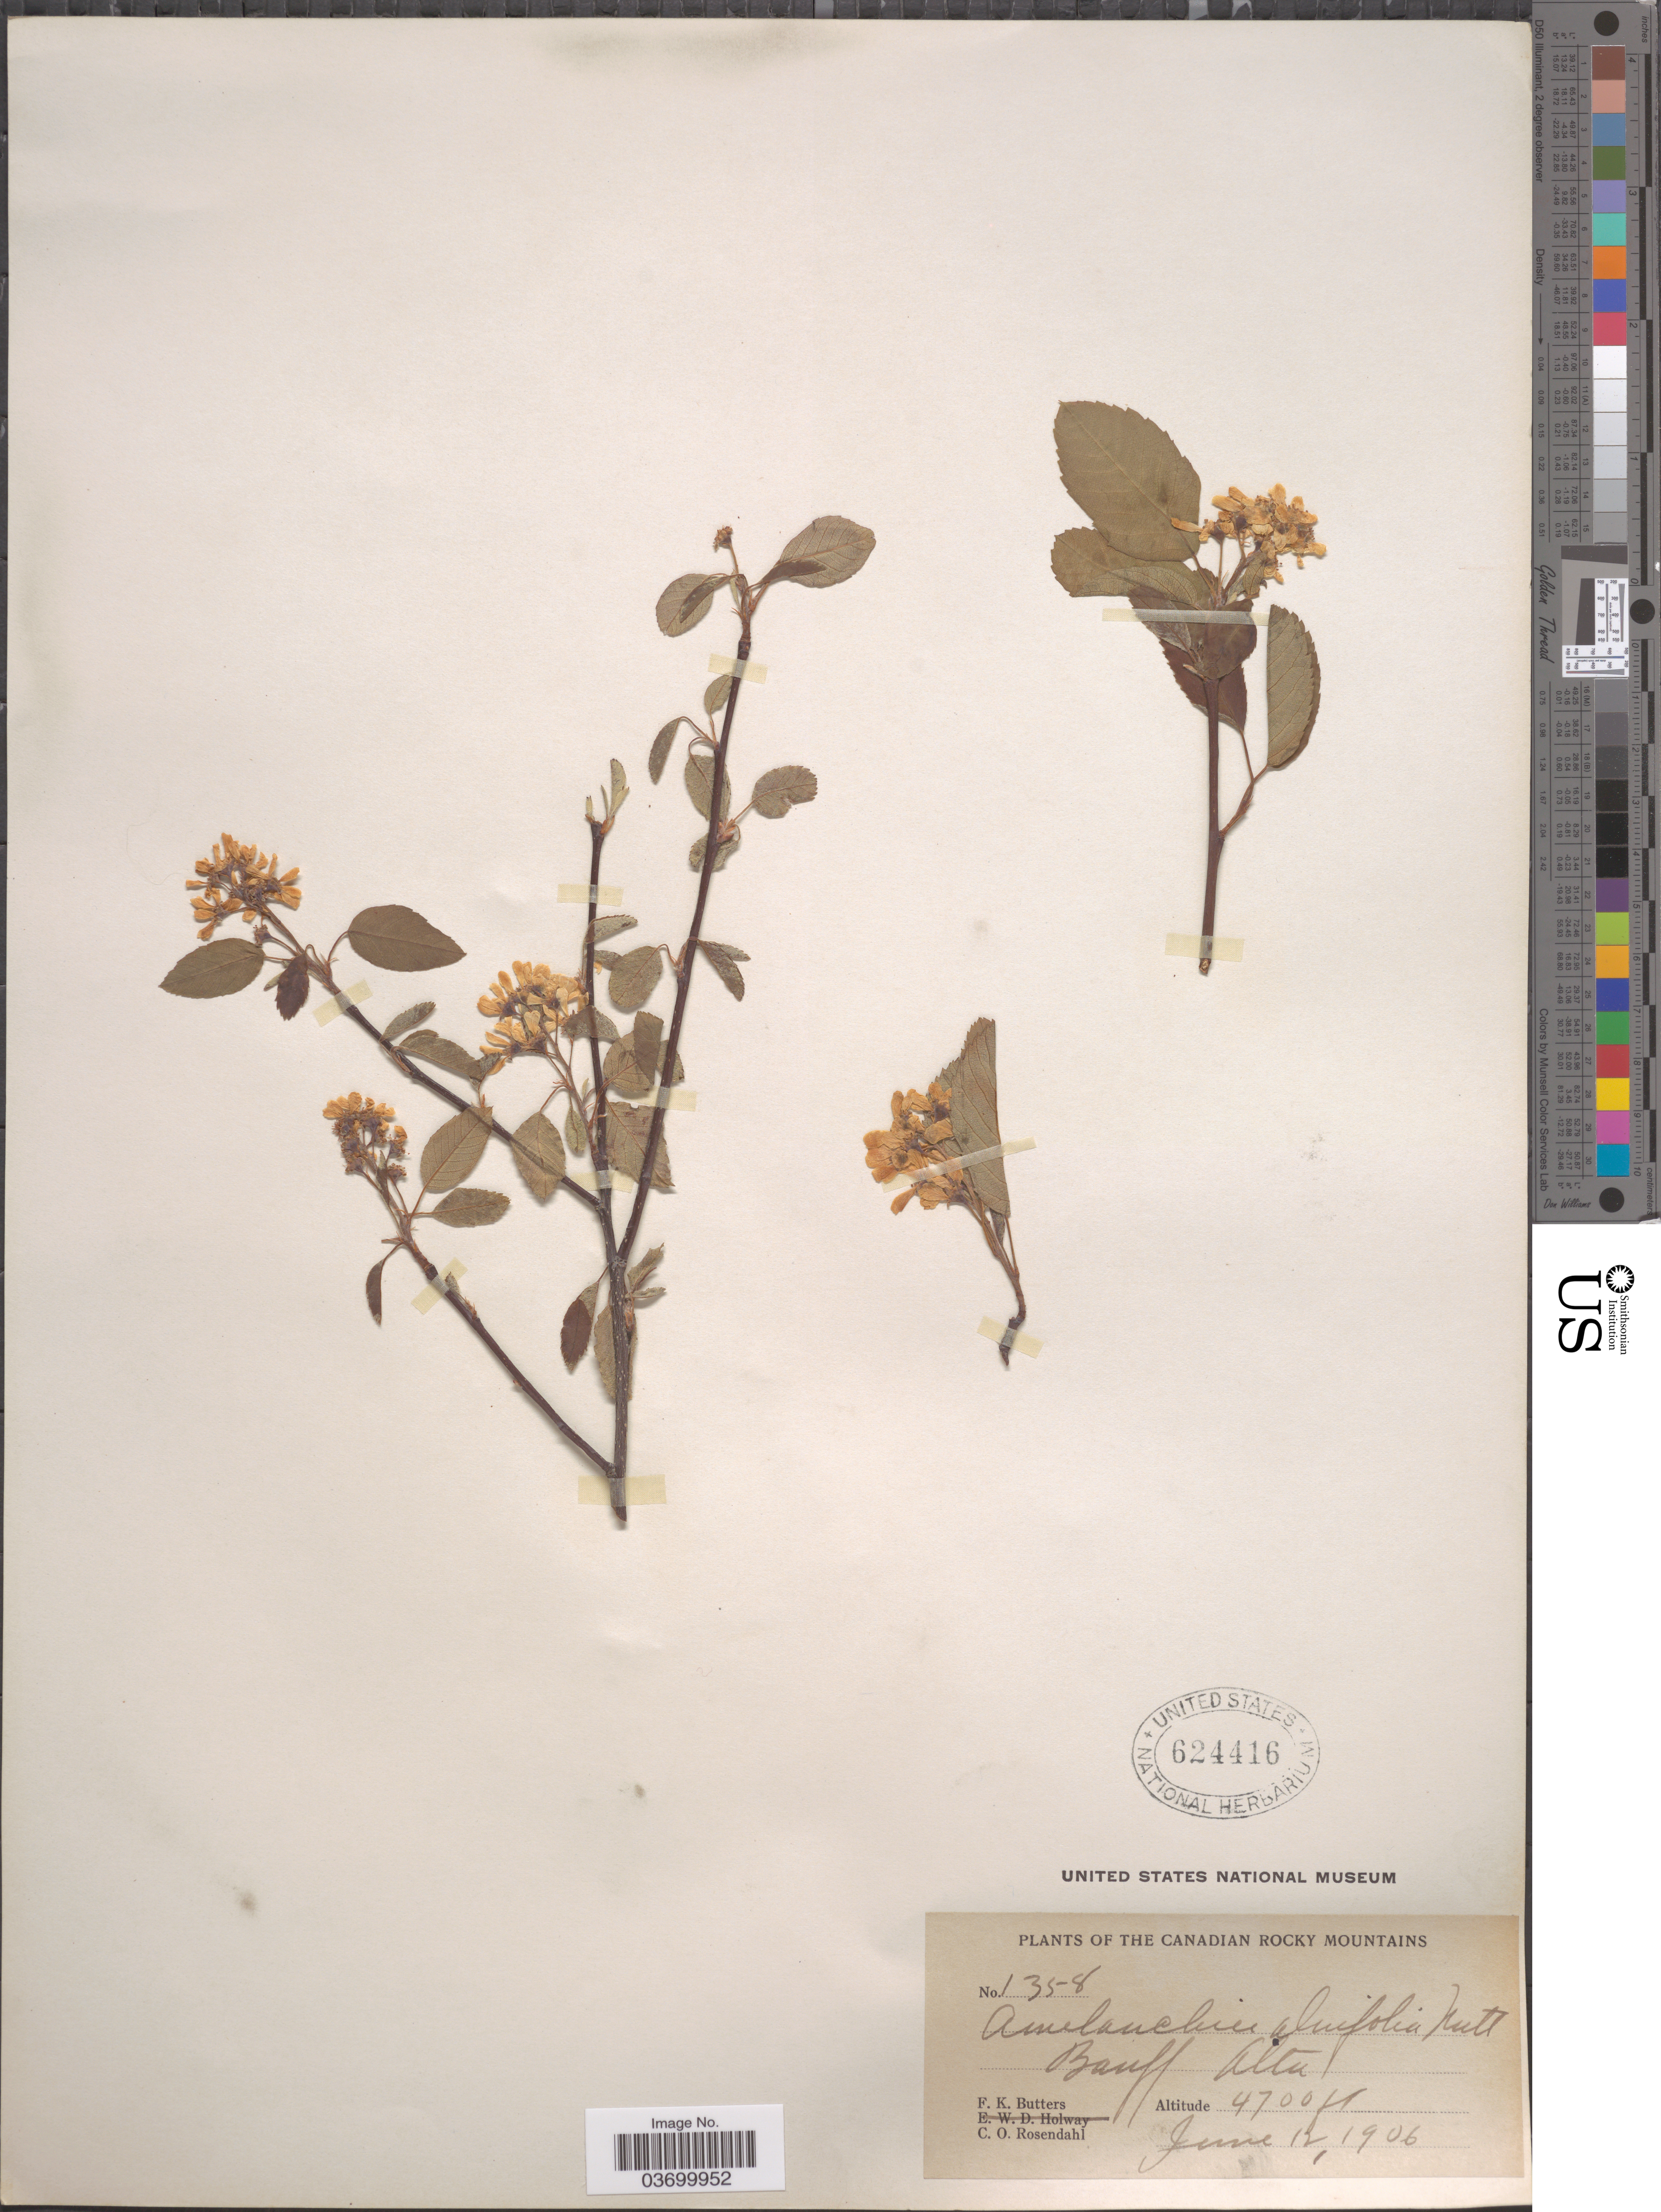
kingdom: Plantae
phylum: Tracheophyta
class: Magnoliopsida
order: Rosales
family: Rosaceae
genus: Amelanchier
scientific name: Amelanchier alnifolia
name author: (Nutt.) Nutt. ex M. Roem.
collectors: F. K. Butters & C. O. Rosendahl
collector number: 1358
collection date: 1906-06-12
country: Canada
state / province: Alberta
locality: Canadian Rocky Mountains. Banff Alta.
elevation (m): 1433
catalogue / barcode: US 624416